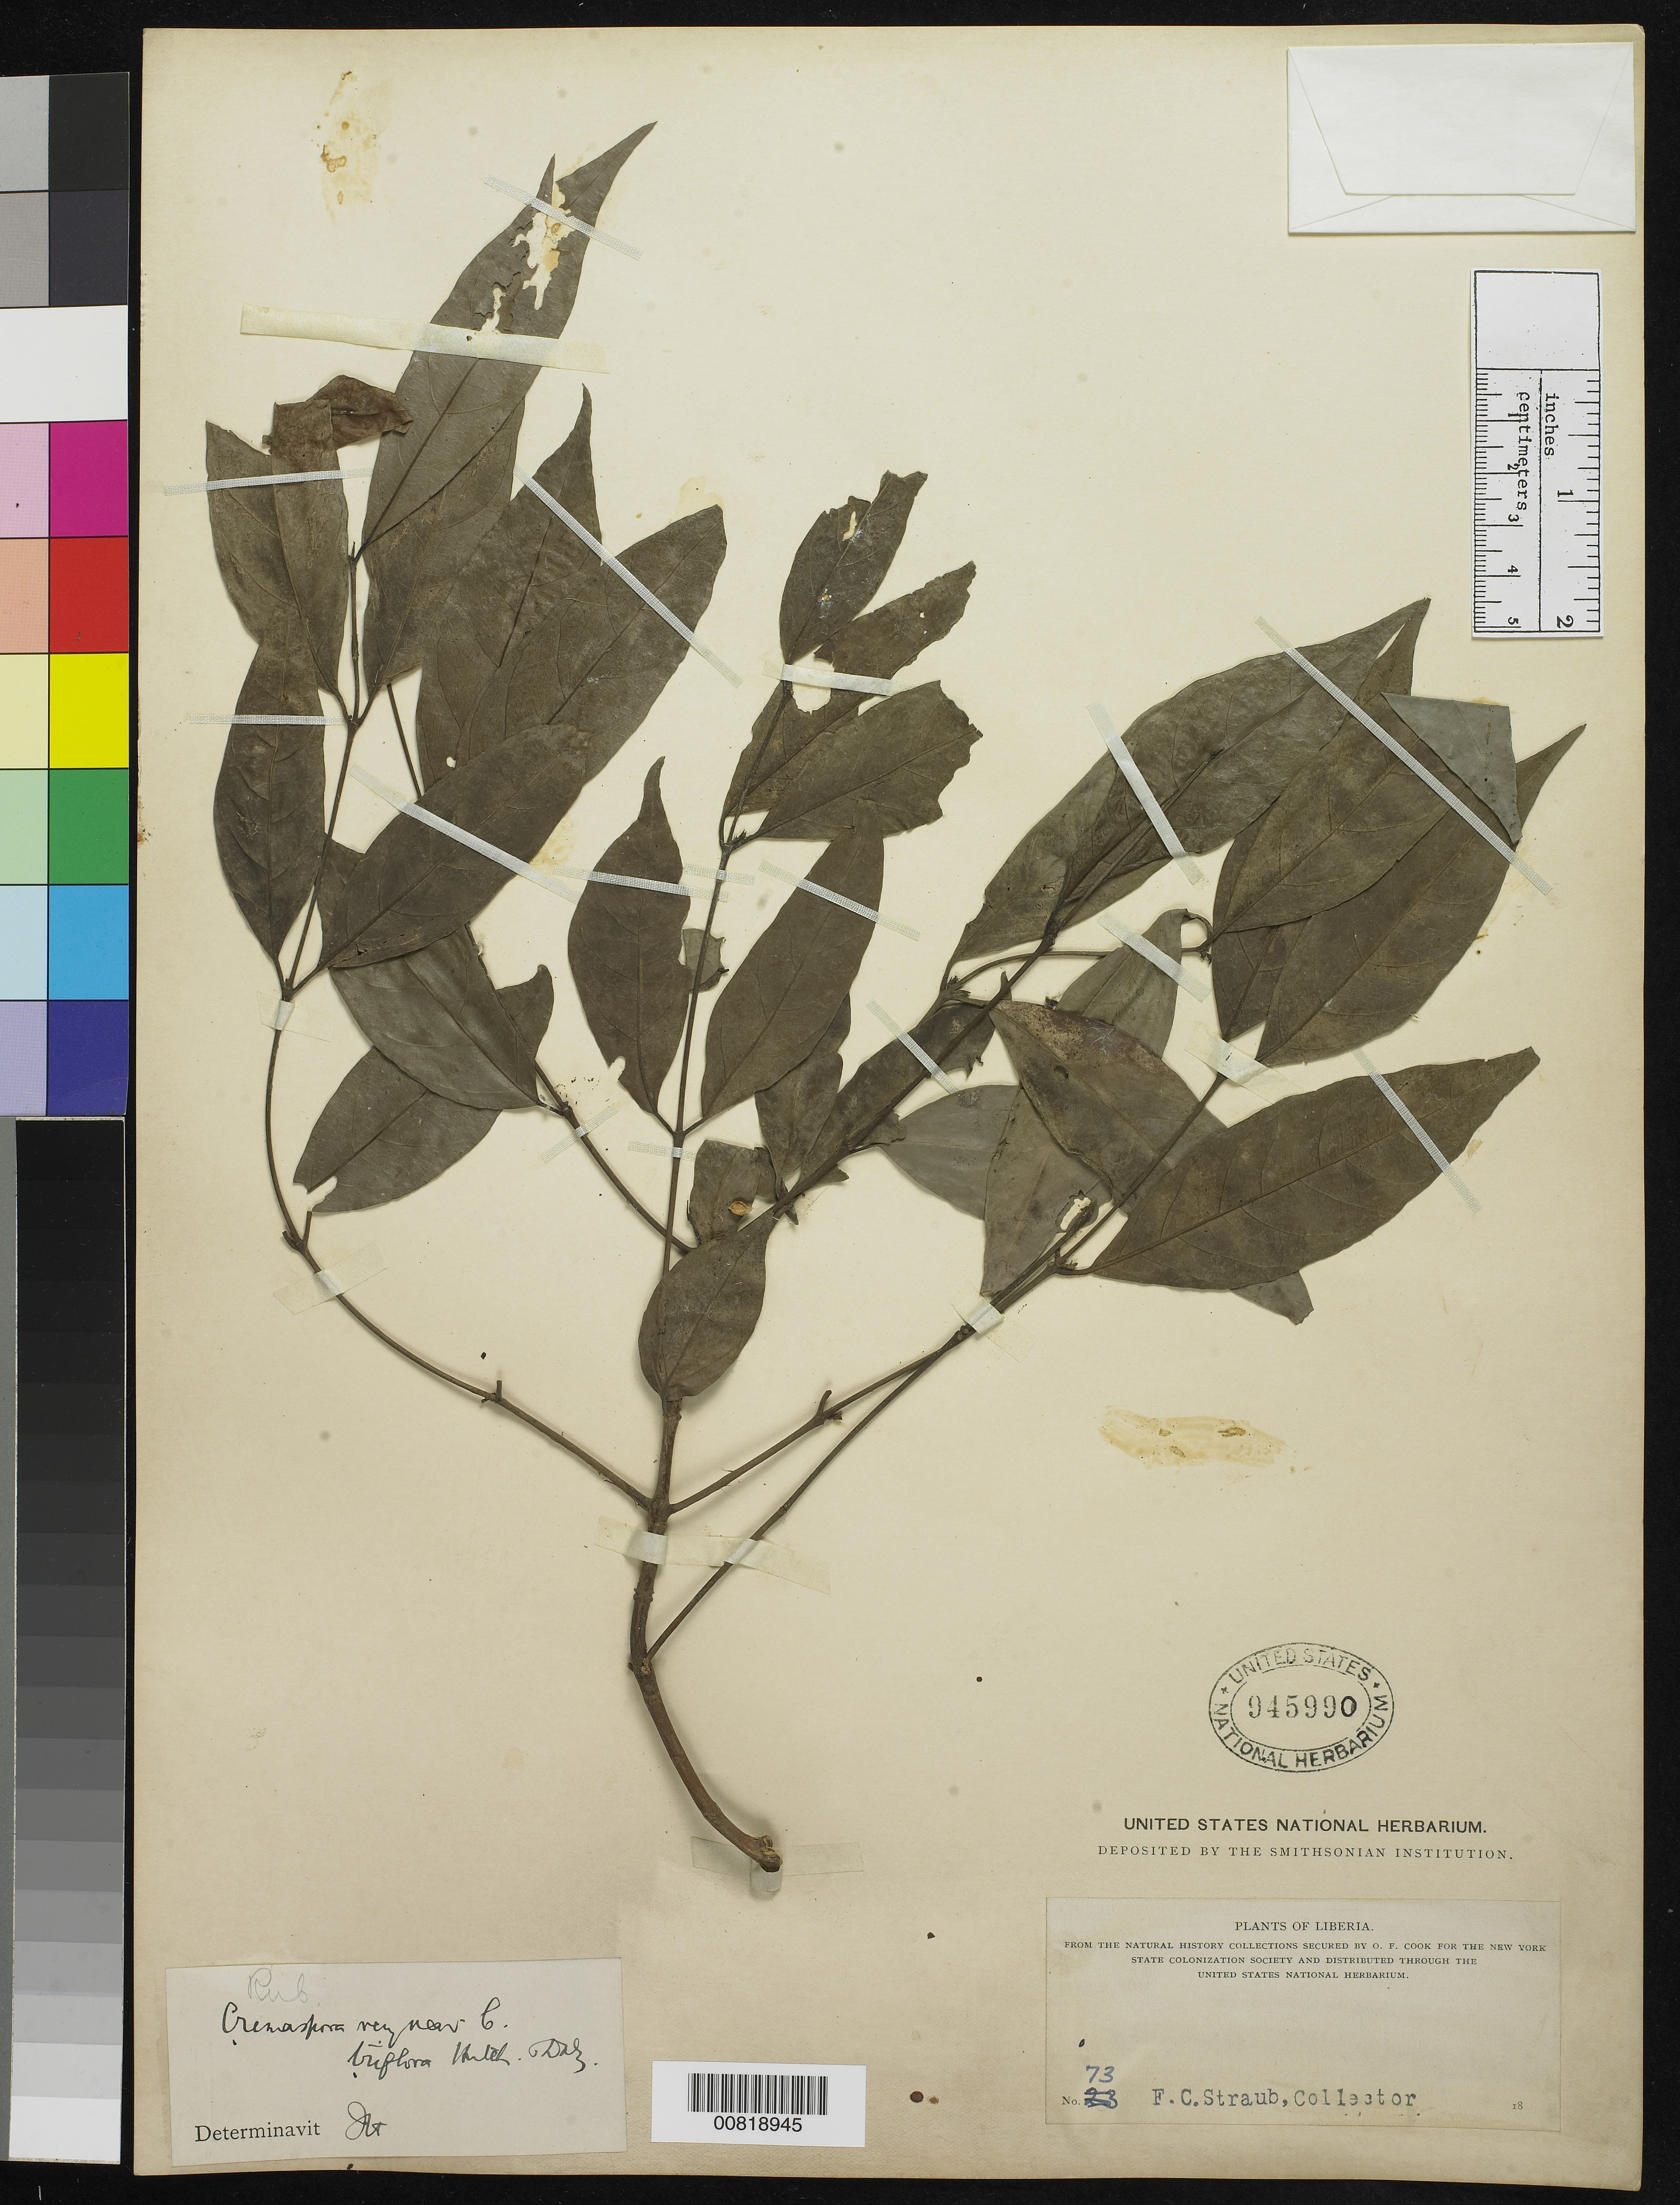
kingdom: Plantae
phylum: Tracheophyta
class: Magnoliopsida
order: Gentianales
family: Rubiaceae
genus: Cremaspora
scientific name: Cremaspora sp.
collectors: F. Straub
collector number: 73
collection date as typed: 18--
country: Liberia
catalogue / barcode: US 945990